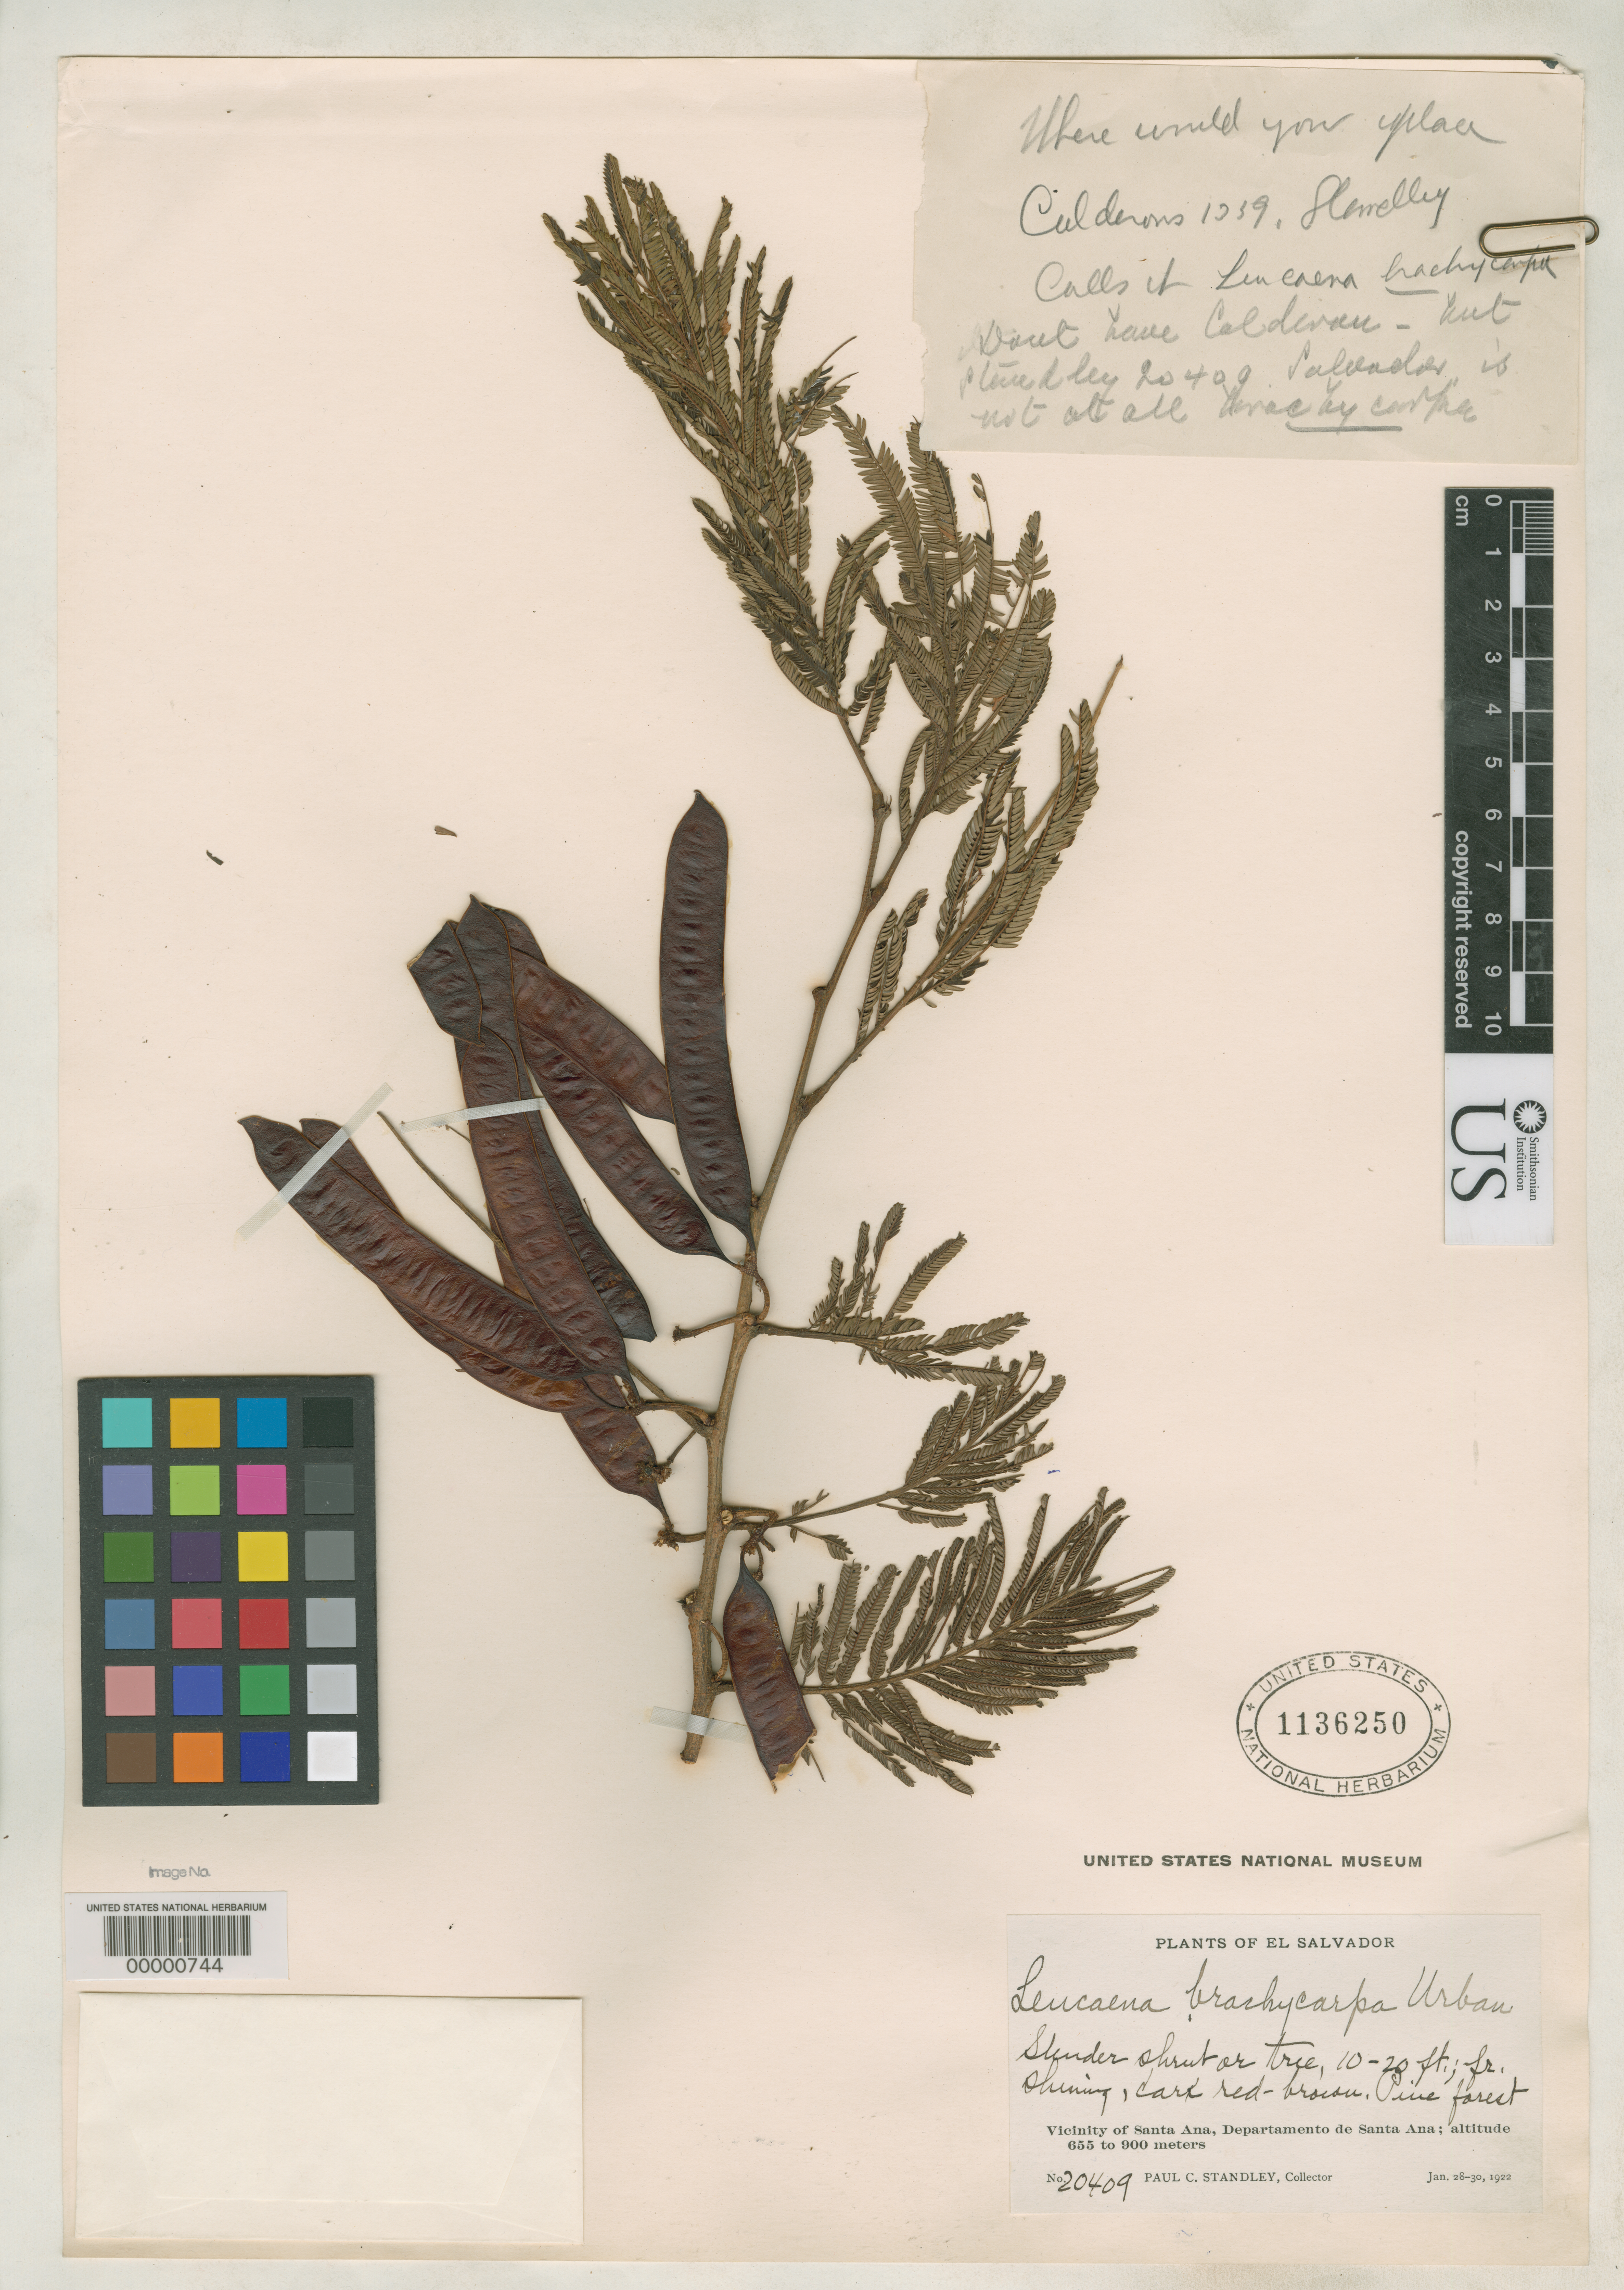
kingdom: Plantae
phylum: Tracheophyta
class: Magnoliopsida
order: Fabales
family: Fabaceae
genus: Leucaena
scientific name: Leucaena standleyi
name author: Britton & Rose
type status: Type Collection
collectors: P. C. Standley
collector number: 20409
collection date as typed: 28 Jan 1922 to 30 Jan 1922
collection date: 1922-01-28/1922-01-30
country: El Salvador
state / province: Santa Ana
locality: Vicinity of Santa Ana.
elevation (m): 655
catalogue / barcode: US 1136250